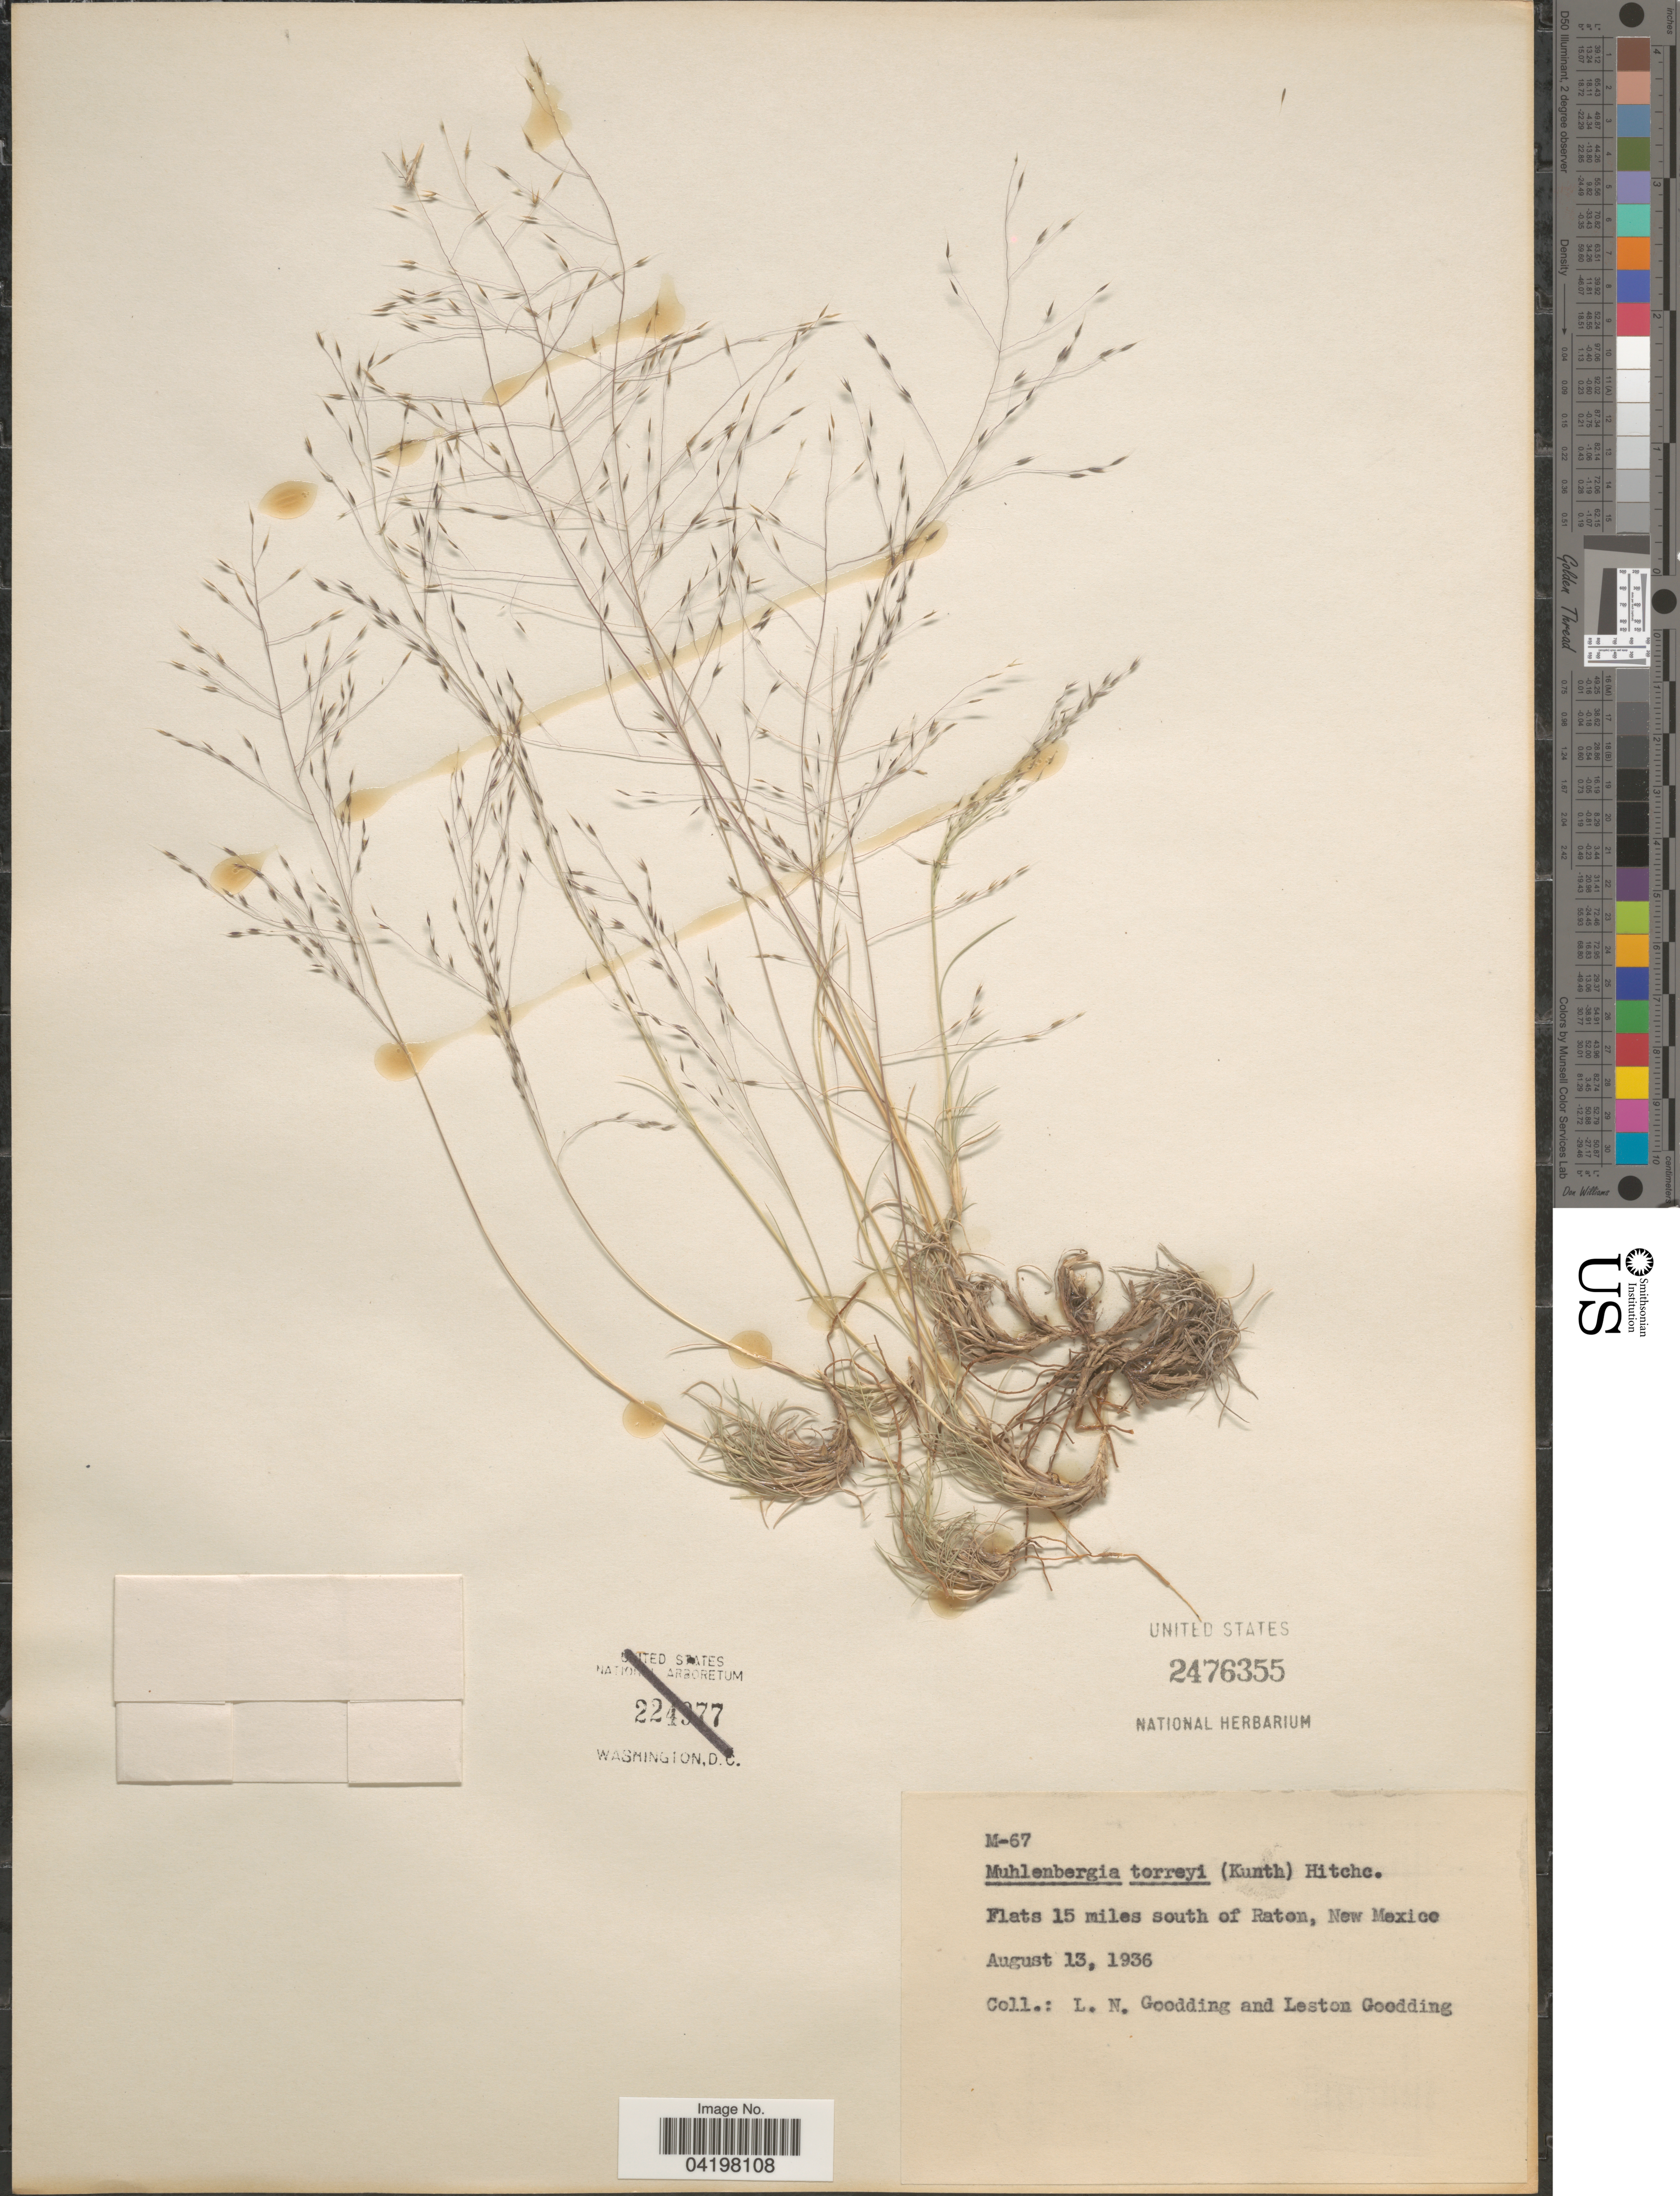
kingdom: Plantae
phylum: Tracheophyta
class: Liliopsida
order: Poales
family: Poaceae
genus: Muhlenbergia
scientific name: Muhlenbergia torreyi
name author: (Kunth) Hitchc. ex Bush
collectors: L. N. Goodding & L. Goodding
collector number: M-67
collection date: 1936-08-13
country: United States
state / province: New Mexico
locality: Flats 15 miles south of Raton.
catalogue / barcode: US 2476355